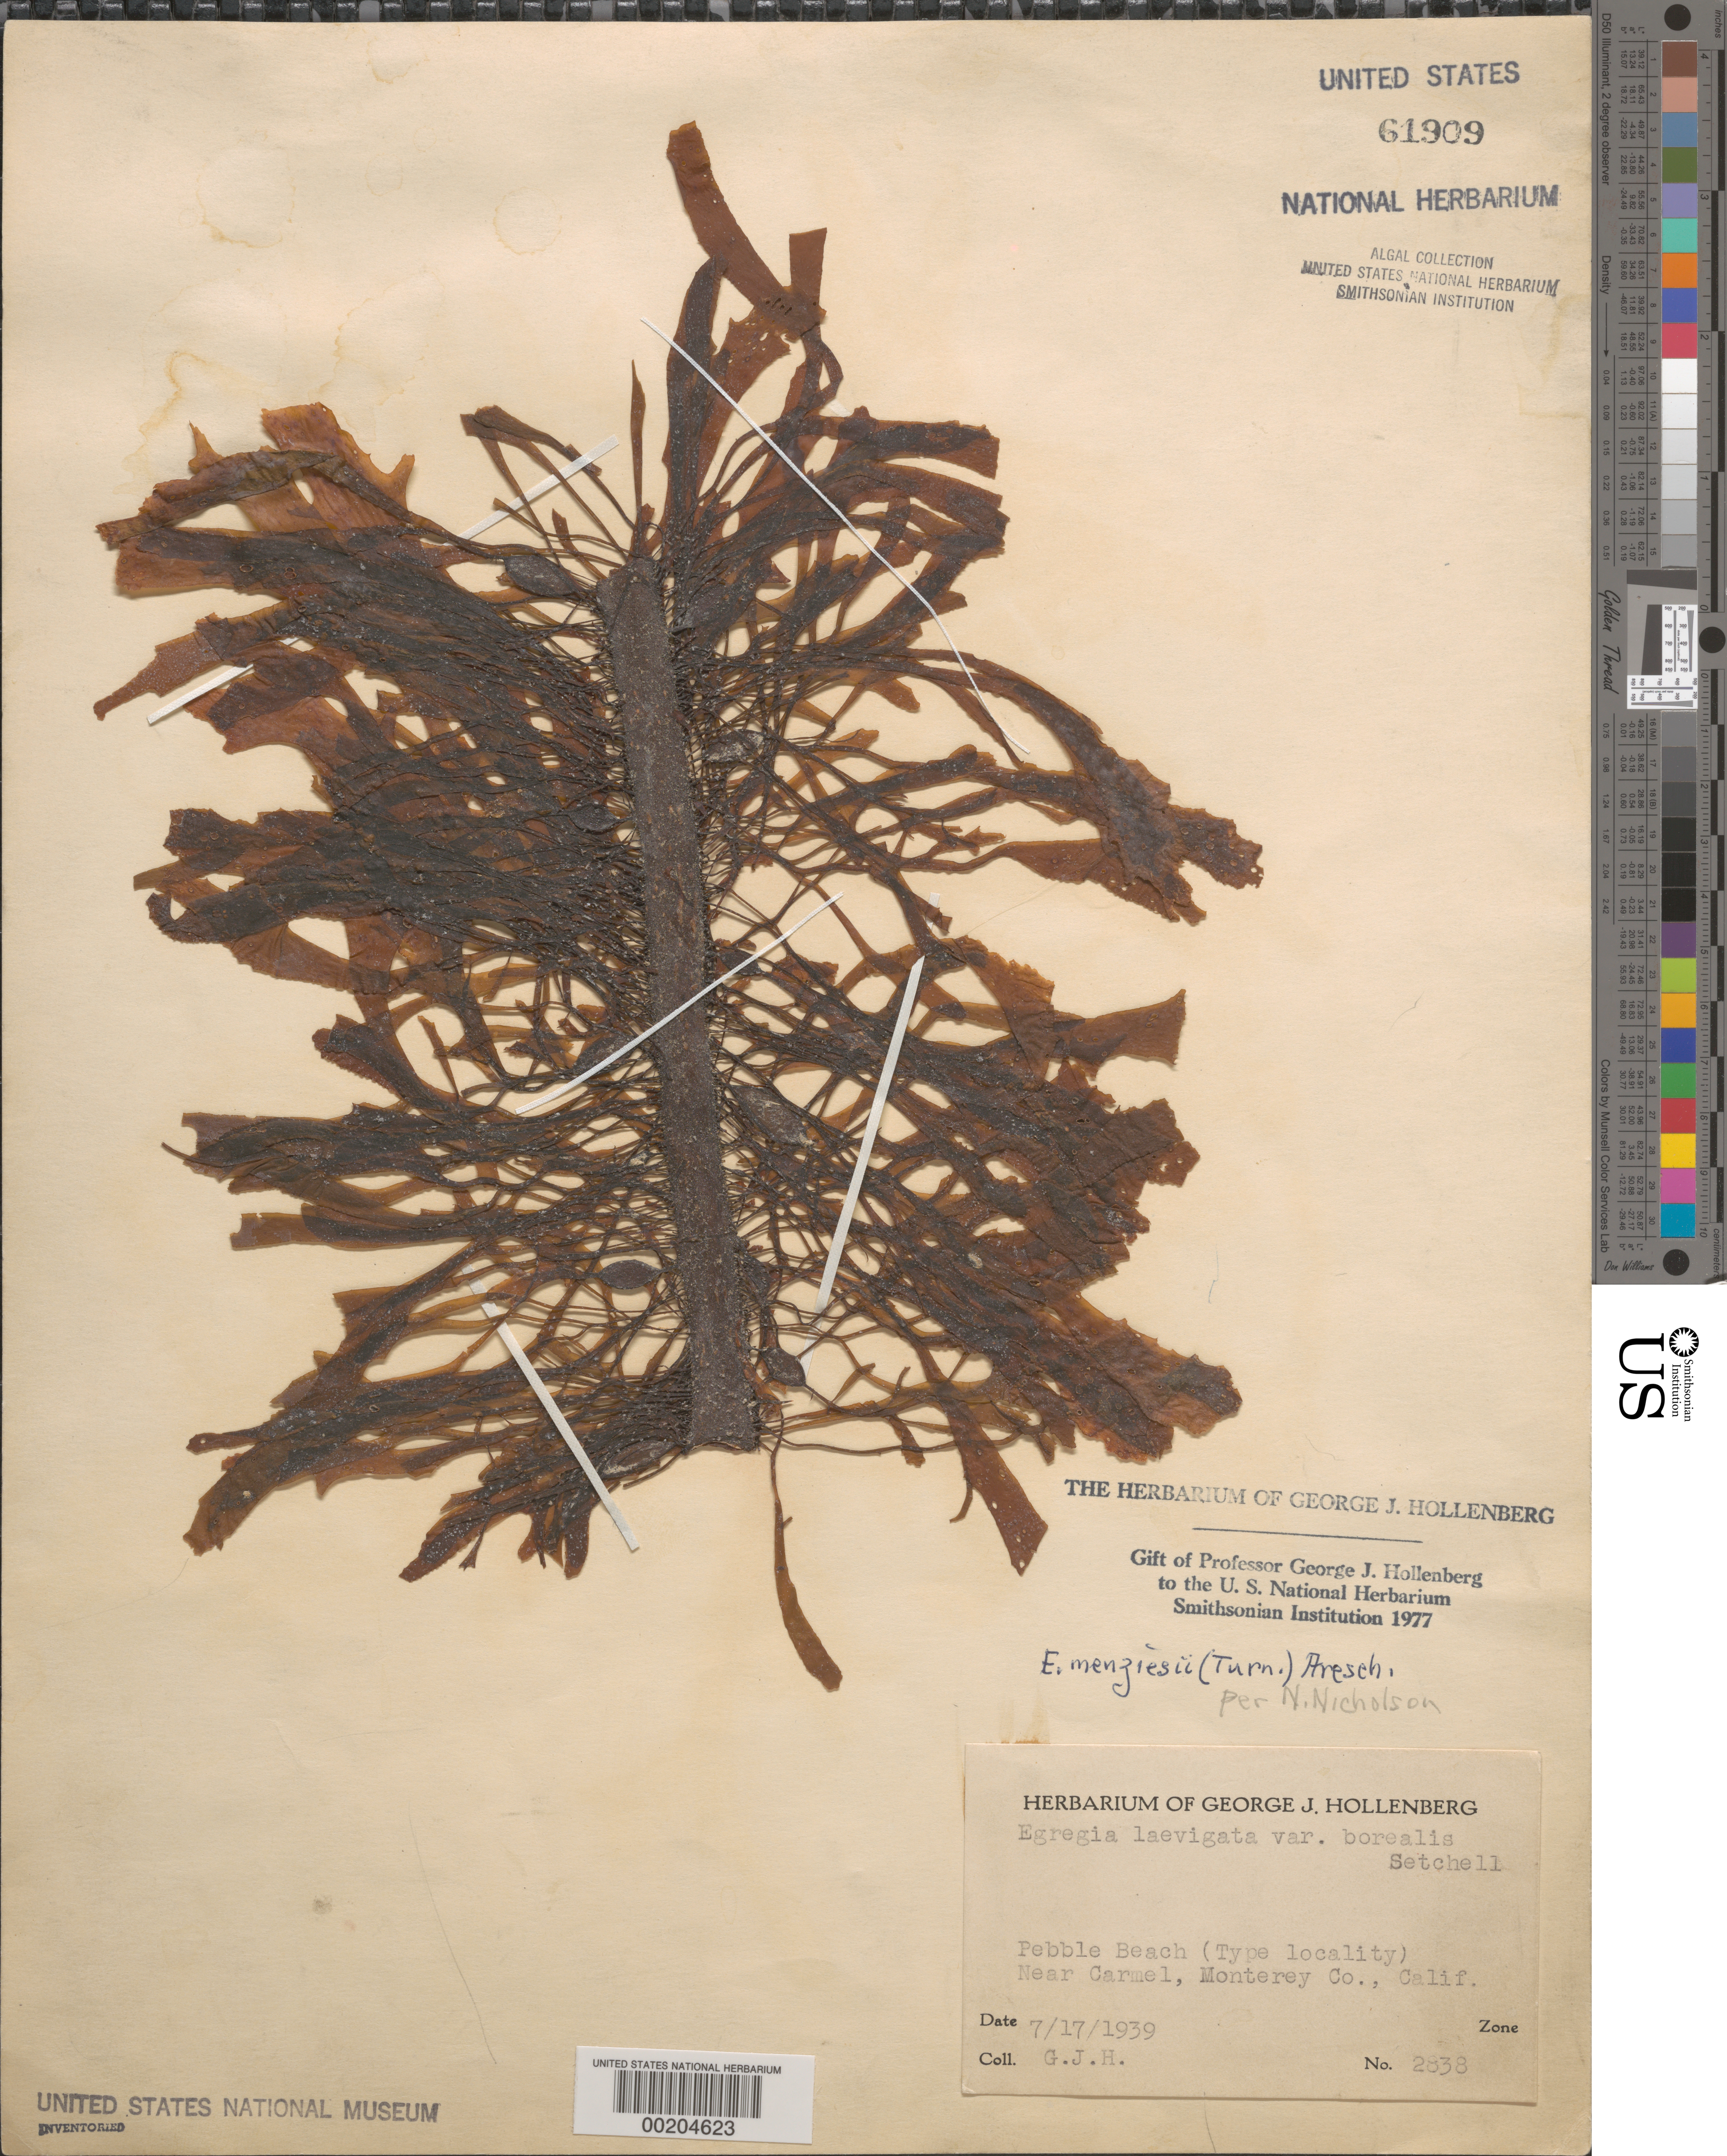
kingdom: Chromista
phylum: Ochrophyta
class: Phaeophyceae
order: Laminariales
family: Lessoniaceae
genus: Egregia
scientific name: Egregia menziesii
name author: (Turner) Aresch.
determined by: Nicholson, Nancy L.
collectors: G. Hollenberg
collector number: GJH 2838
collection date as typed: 17 Jul 1939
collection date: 1939-07-17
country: United States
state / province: California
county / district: Monterey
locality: Pebble Beach, Carmel Bay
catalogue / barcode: US 61909